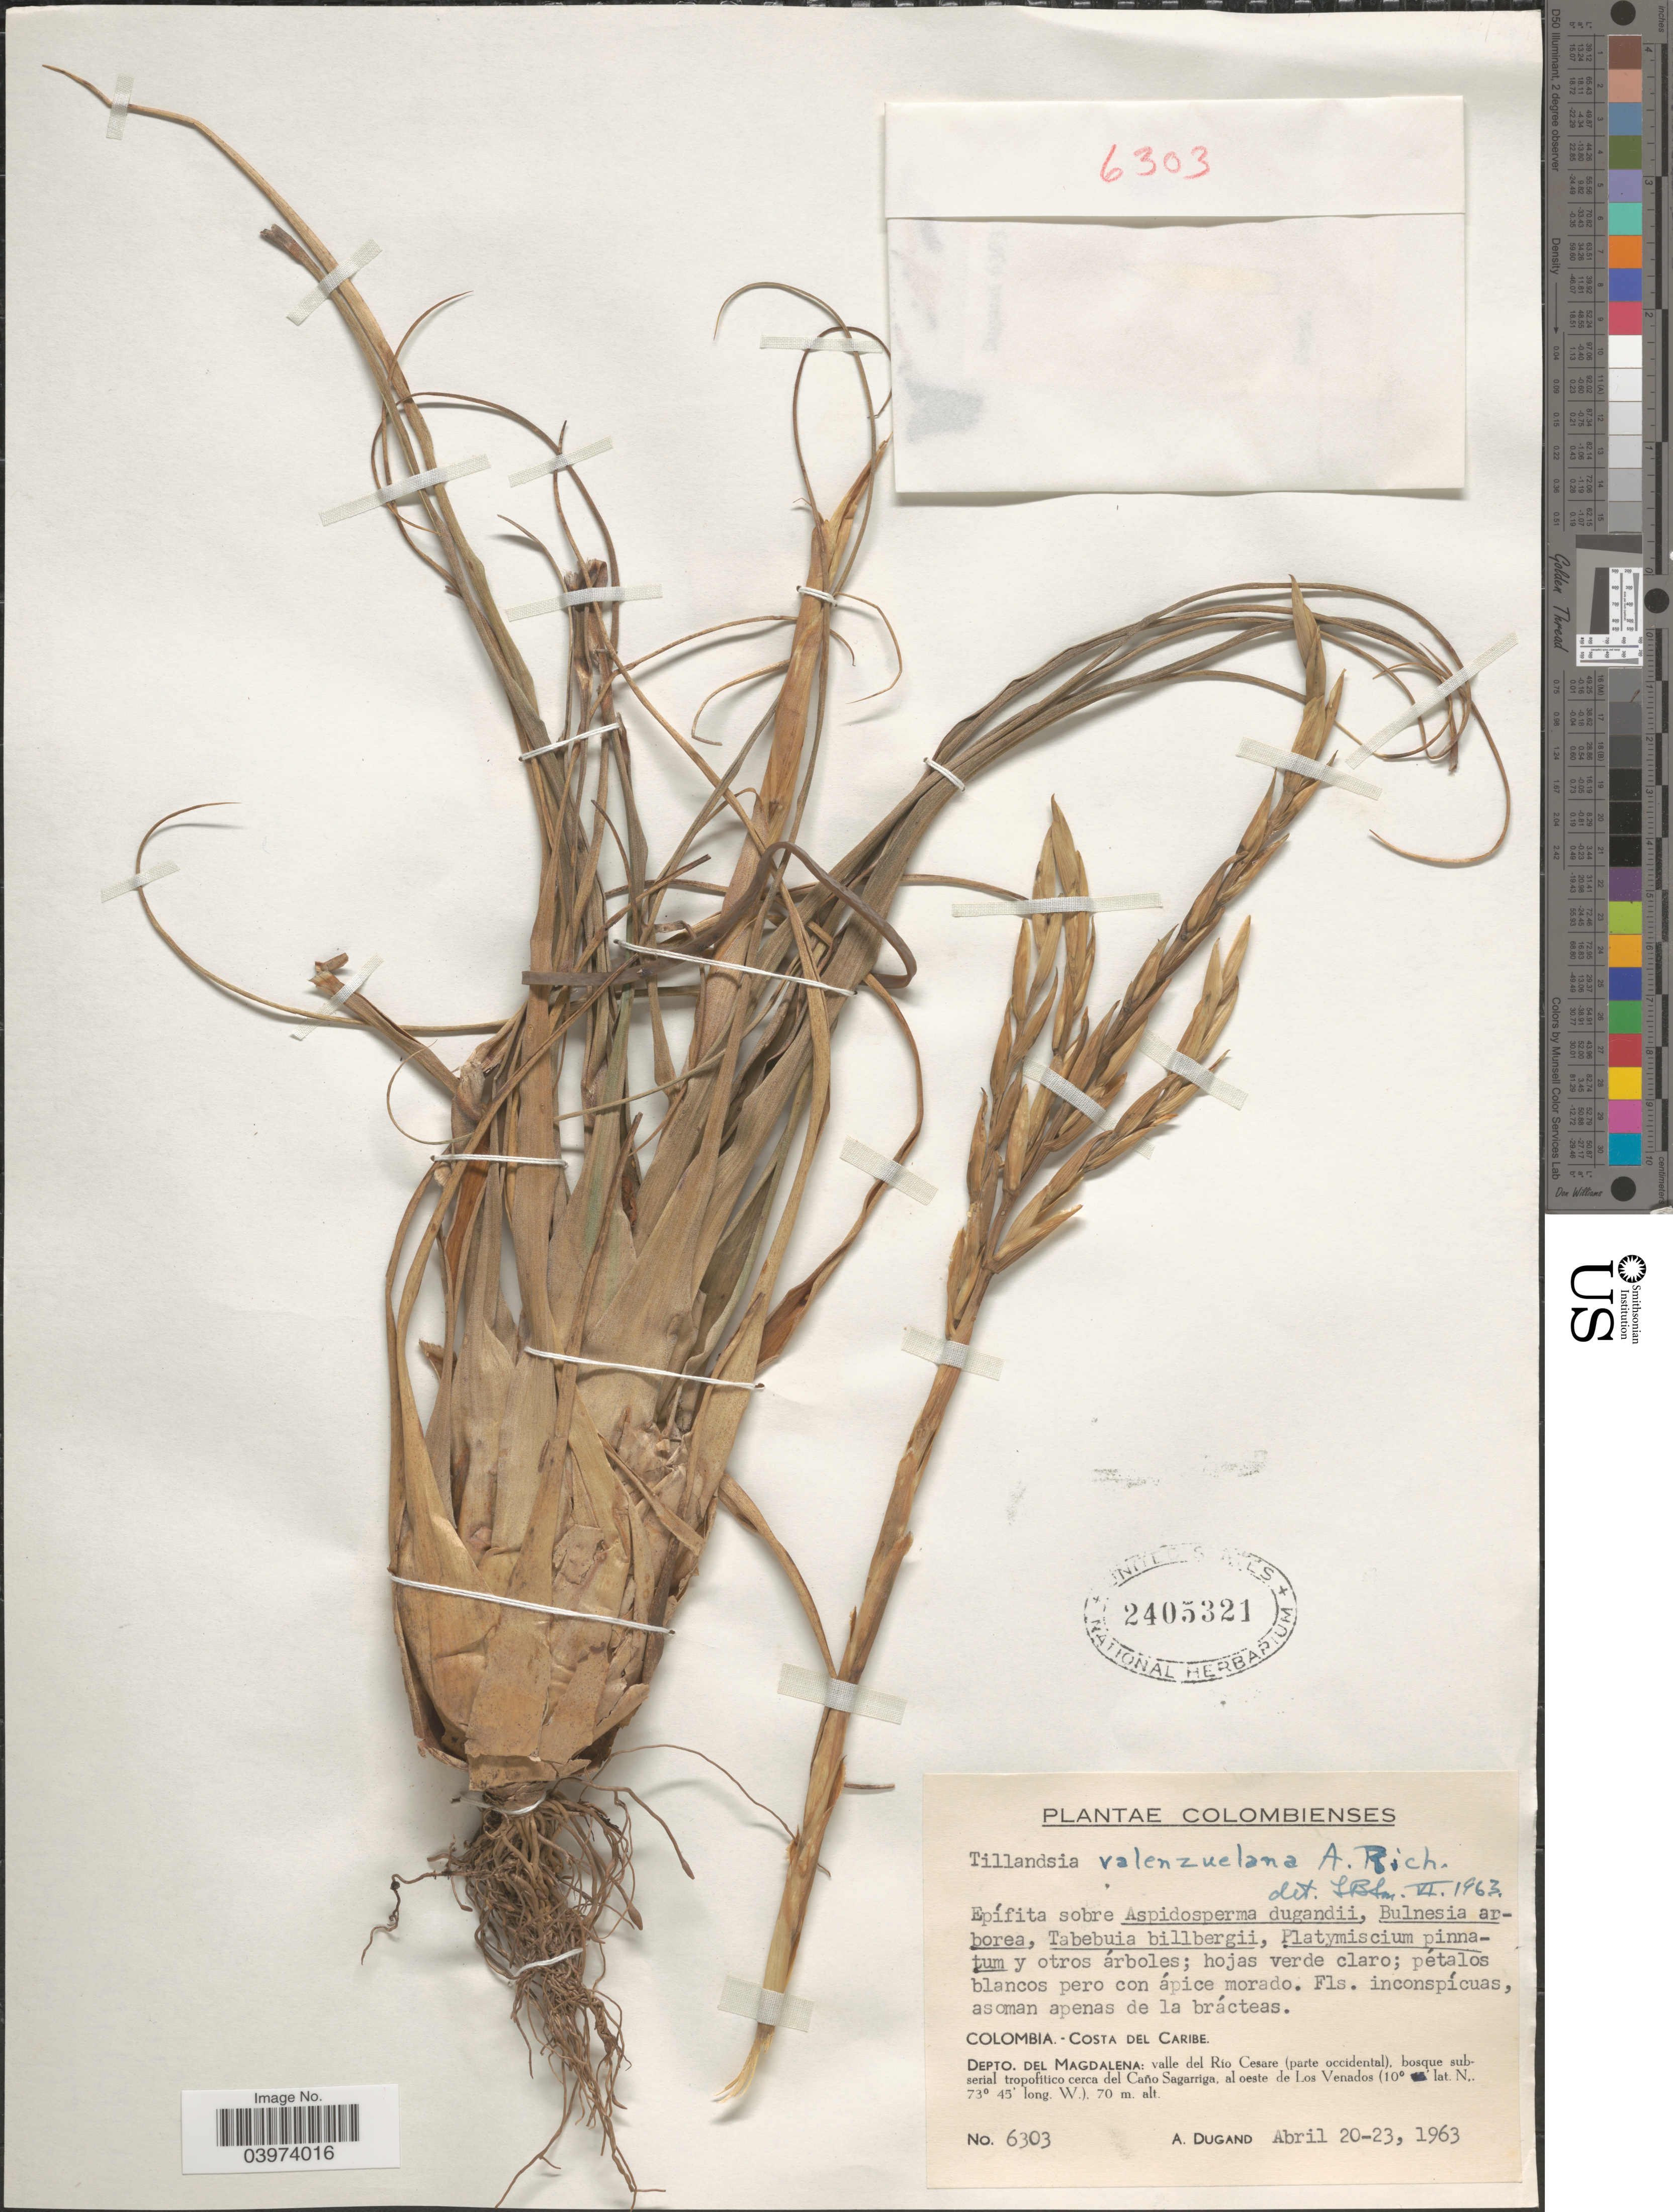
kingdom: Plantae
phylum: Tracheophyta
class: Liliopsida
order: Poales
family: Bromeliaceae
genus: Tillandsia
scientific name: Tillandsia polystachia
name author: (L.) L.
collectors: A. Dugand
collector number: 6303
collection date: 1963-04-20/1963-04-23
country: Colombia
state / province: Magdalena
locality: Costa del Caribe. Depto. del Magdalena: valle del Rio Cesare (parte occidental), bosque subserial tropofitico cerca del Caño Sagarriga, al oeste de Los Venados.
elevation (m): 70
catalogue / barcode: US 2405321